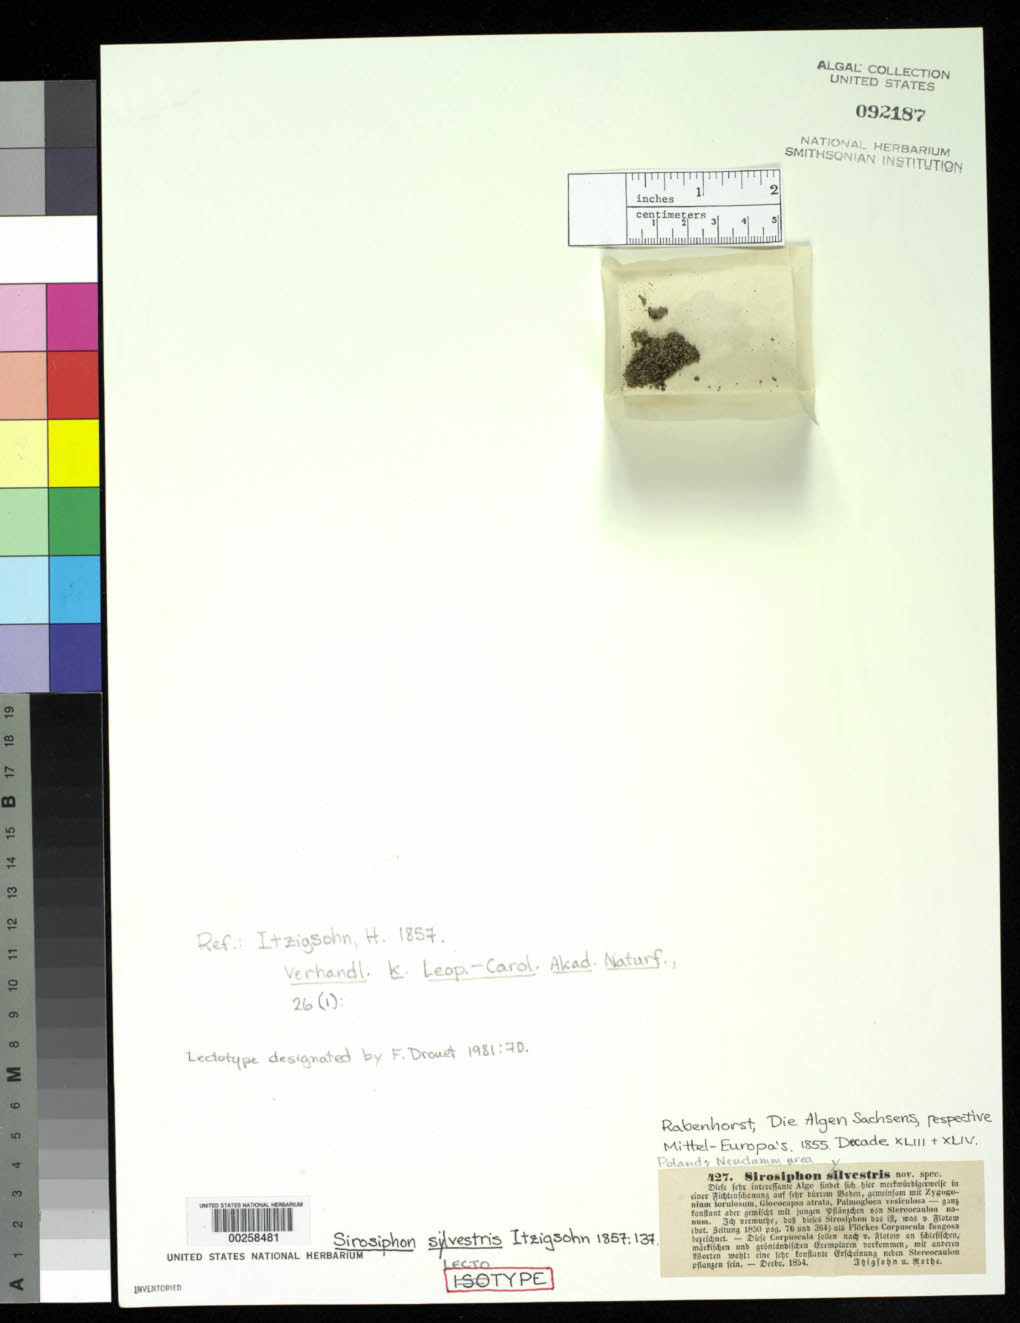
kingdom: Bacteria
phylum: Cyanobacteria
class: Cyanobacteriia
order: Cyanobacteriales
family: Stigonemataceae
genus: Sirosiphon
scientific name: Sirosiphon sylvestris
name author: Itzigsohn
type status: Lectotype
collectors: H. Itzigsohn & Rothe, --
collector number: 427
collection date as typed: Dec 1854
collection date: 1854-12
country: Germany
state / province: Sachsen-Anhalt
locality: Neudamm area.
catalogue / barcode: US 92187